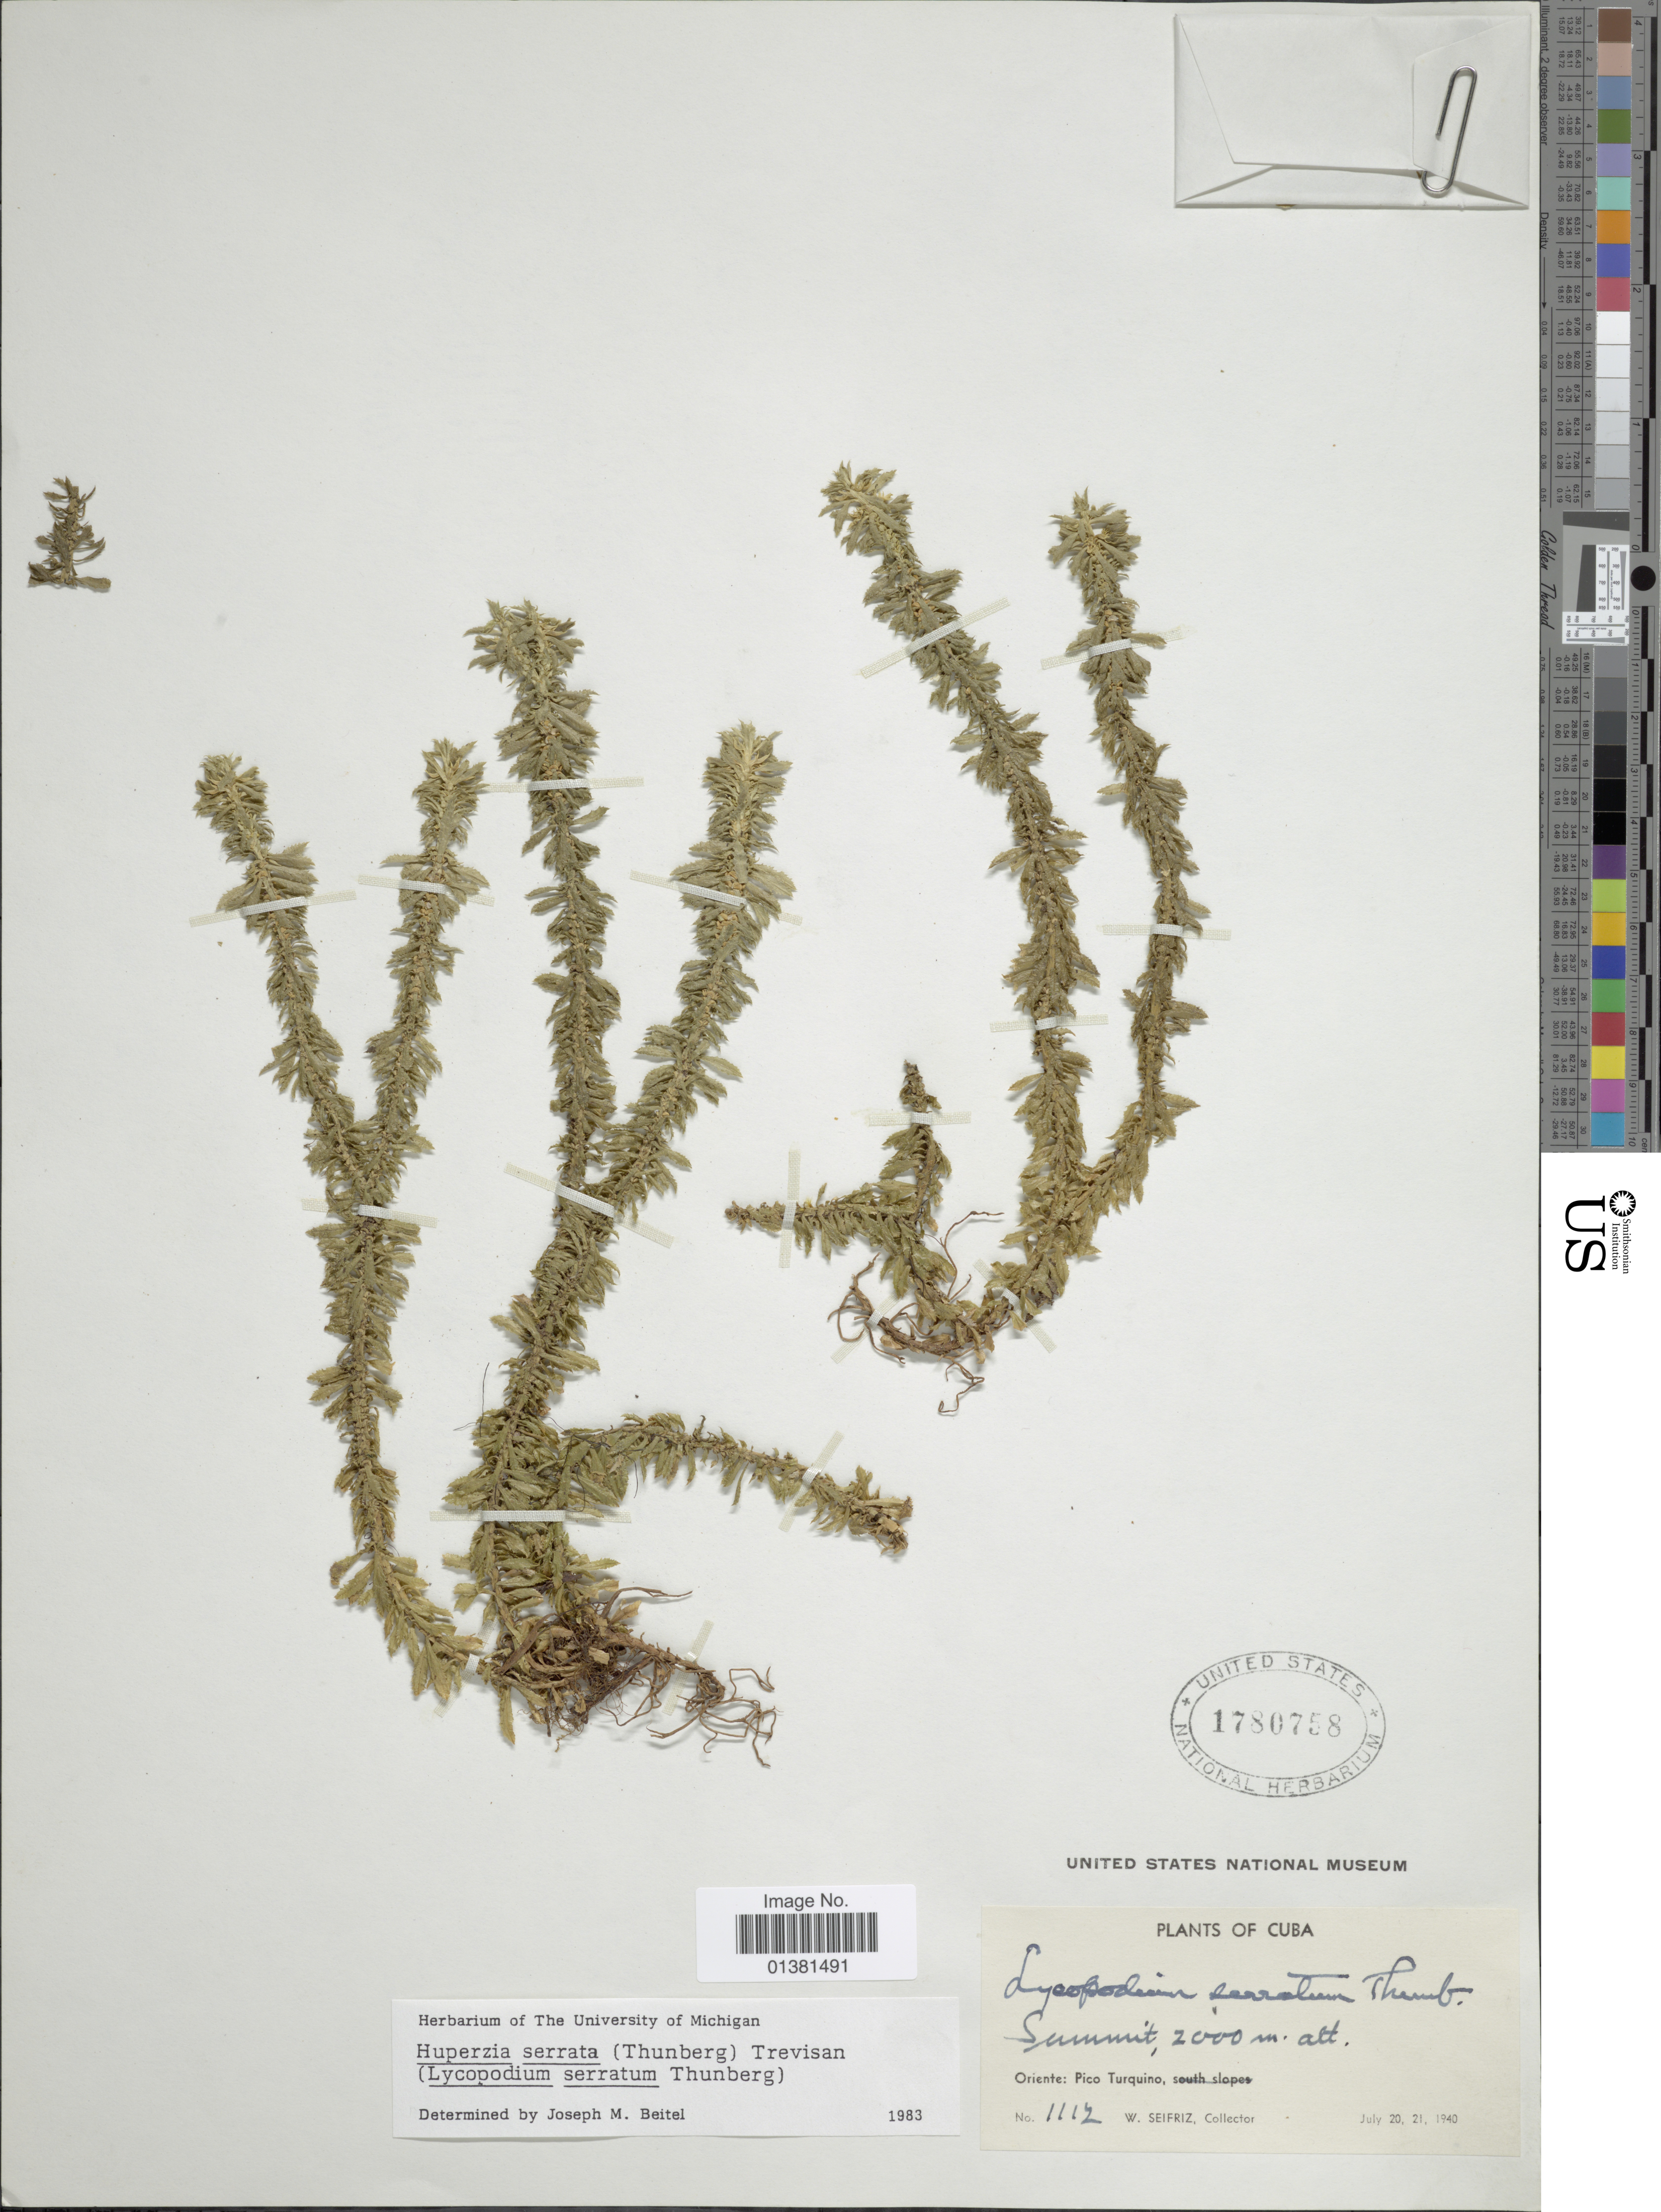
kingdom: Plantae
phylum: Tracheophyta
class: Lycopodiopsida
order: Lycopodiales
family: Lycopodiaceae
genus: Huperzia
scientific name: Huperzia serrata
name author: (Thunb.) Trevis.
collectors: W. Seifriz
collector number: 1112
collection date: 1940-07-20/1940-07-21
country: Cuba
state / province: Oriente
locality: Pico Turquino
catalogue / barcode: US 1780758